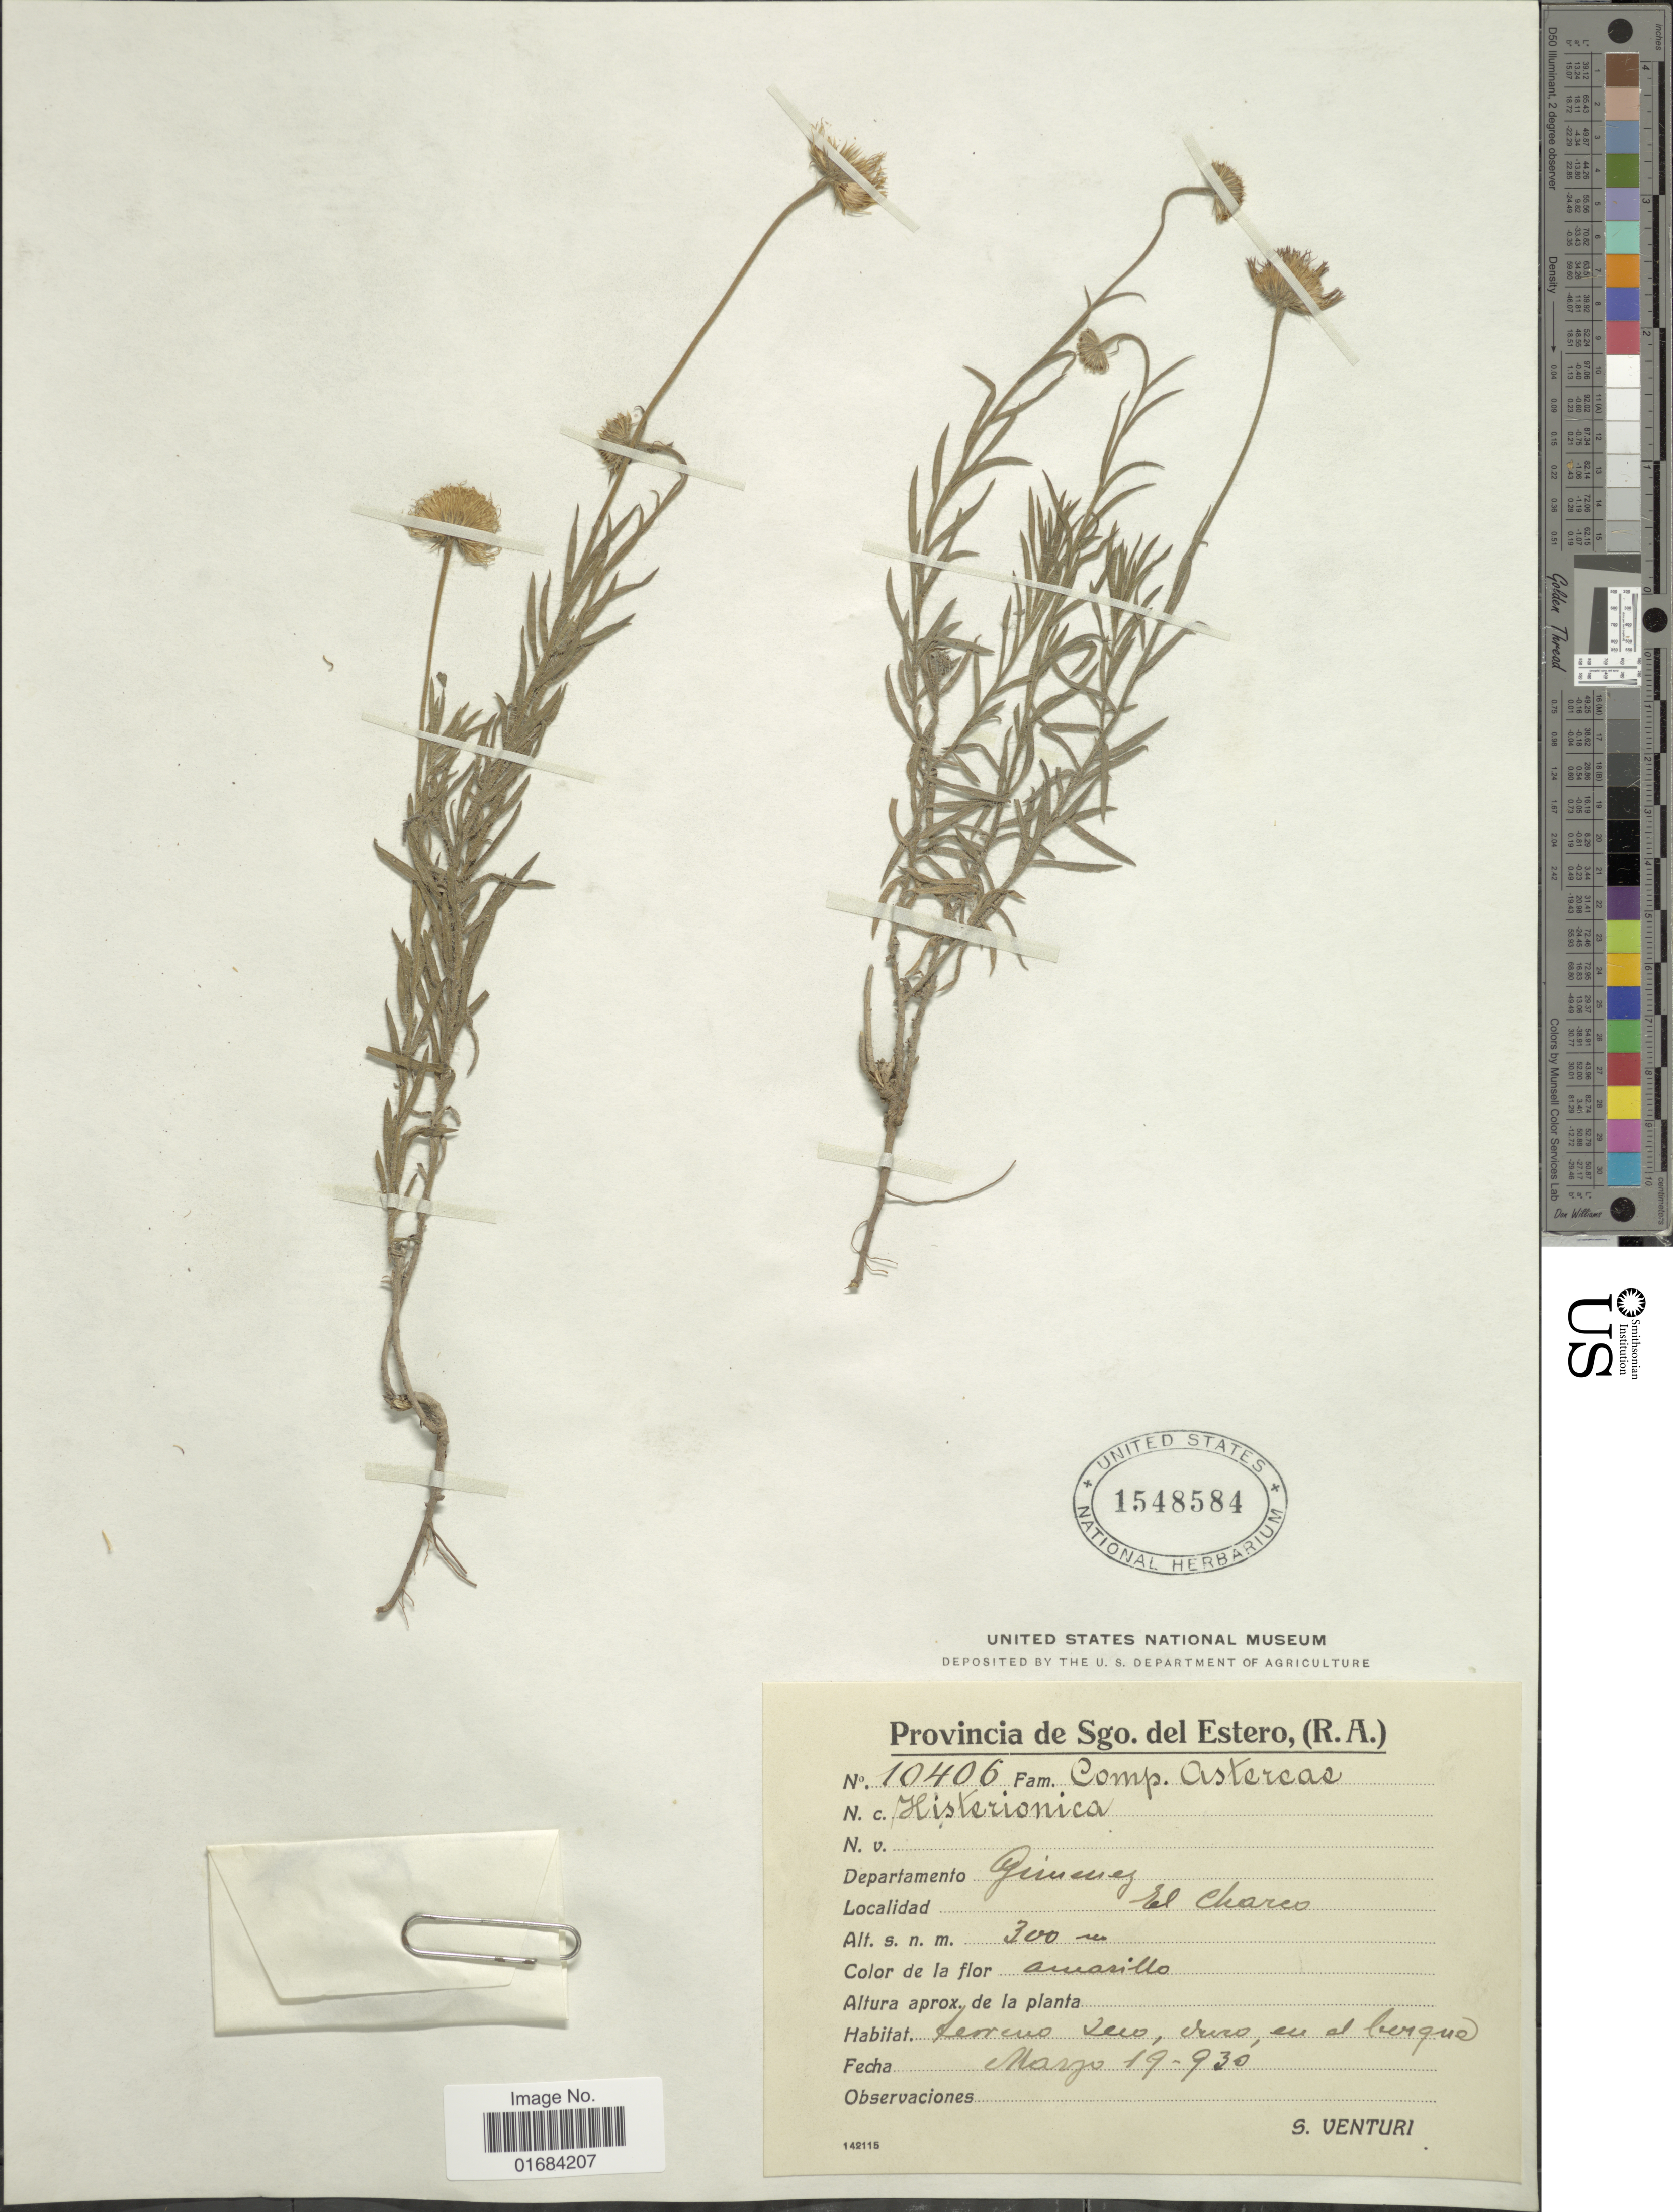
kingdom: Plantae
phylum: Tracheophyta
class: Magnoliopsida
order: Asterales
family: Asteraceae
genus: Hysterionica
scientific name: Hysterionica sp.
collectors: S. Venturi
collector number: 10406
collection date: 1930-03-19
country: Argentina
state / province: Santiago del Estero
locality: El Charco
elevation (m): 300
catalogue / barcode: US 1548584